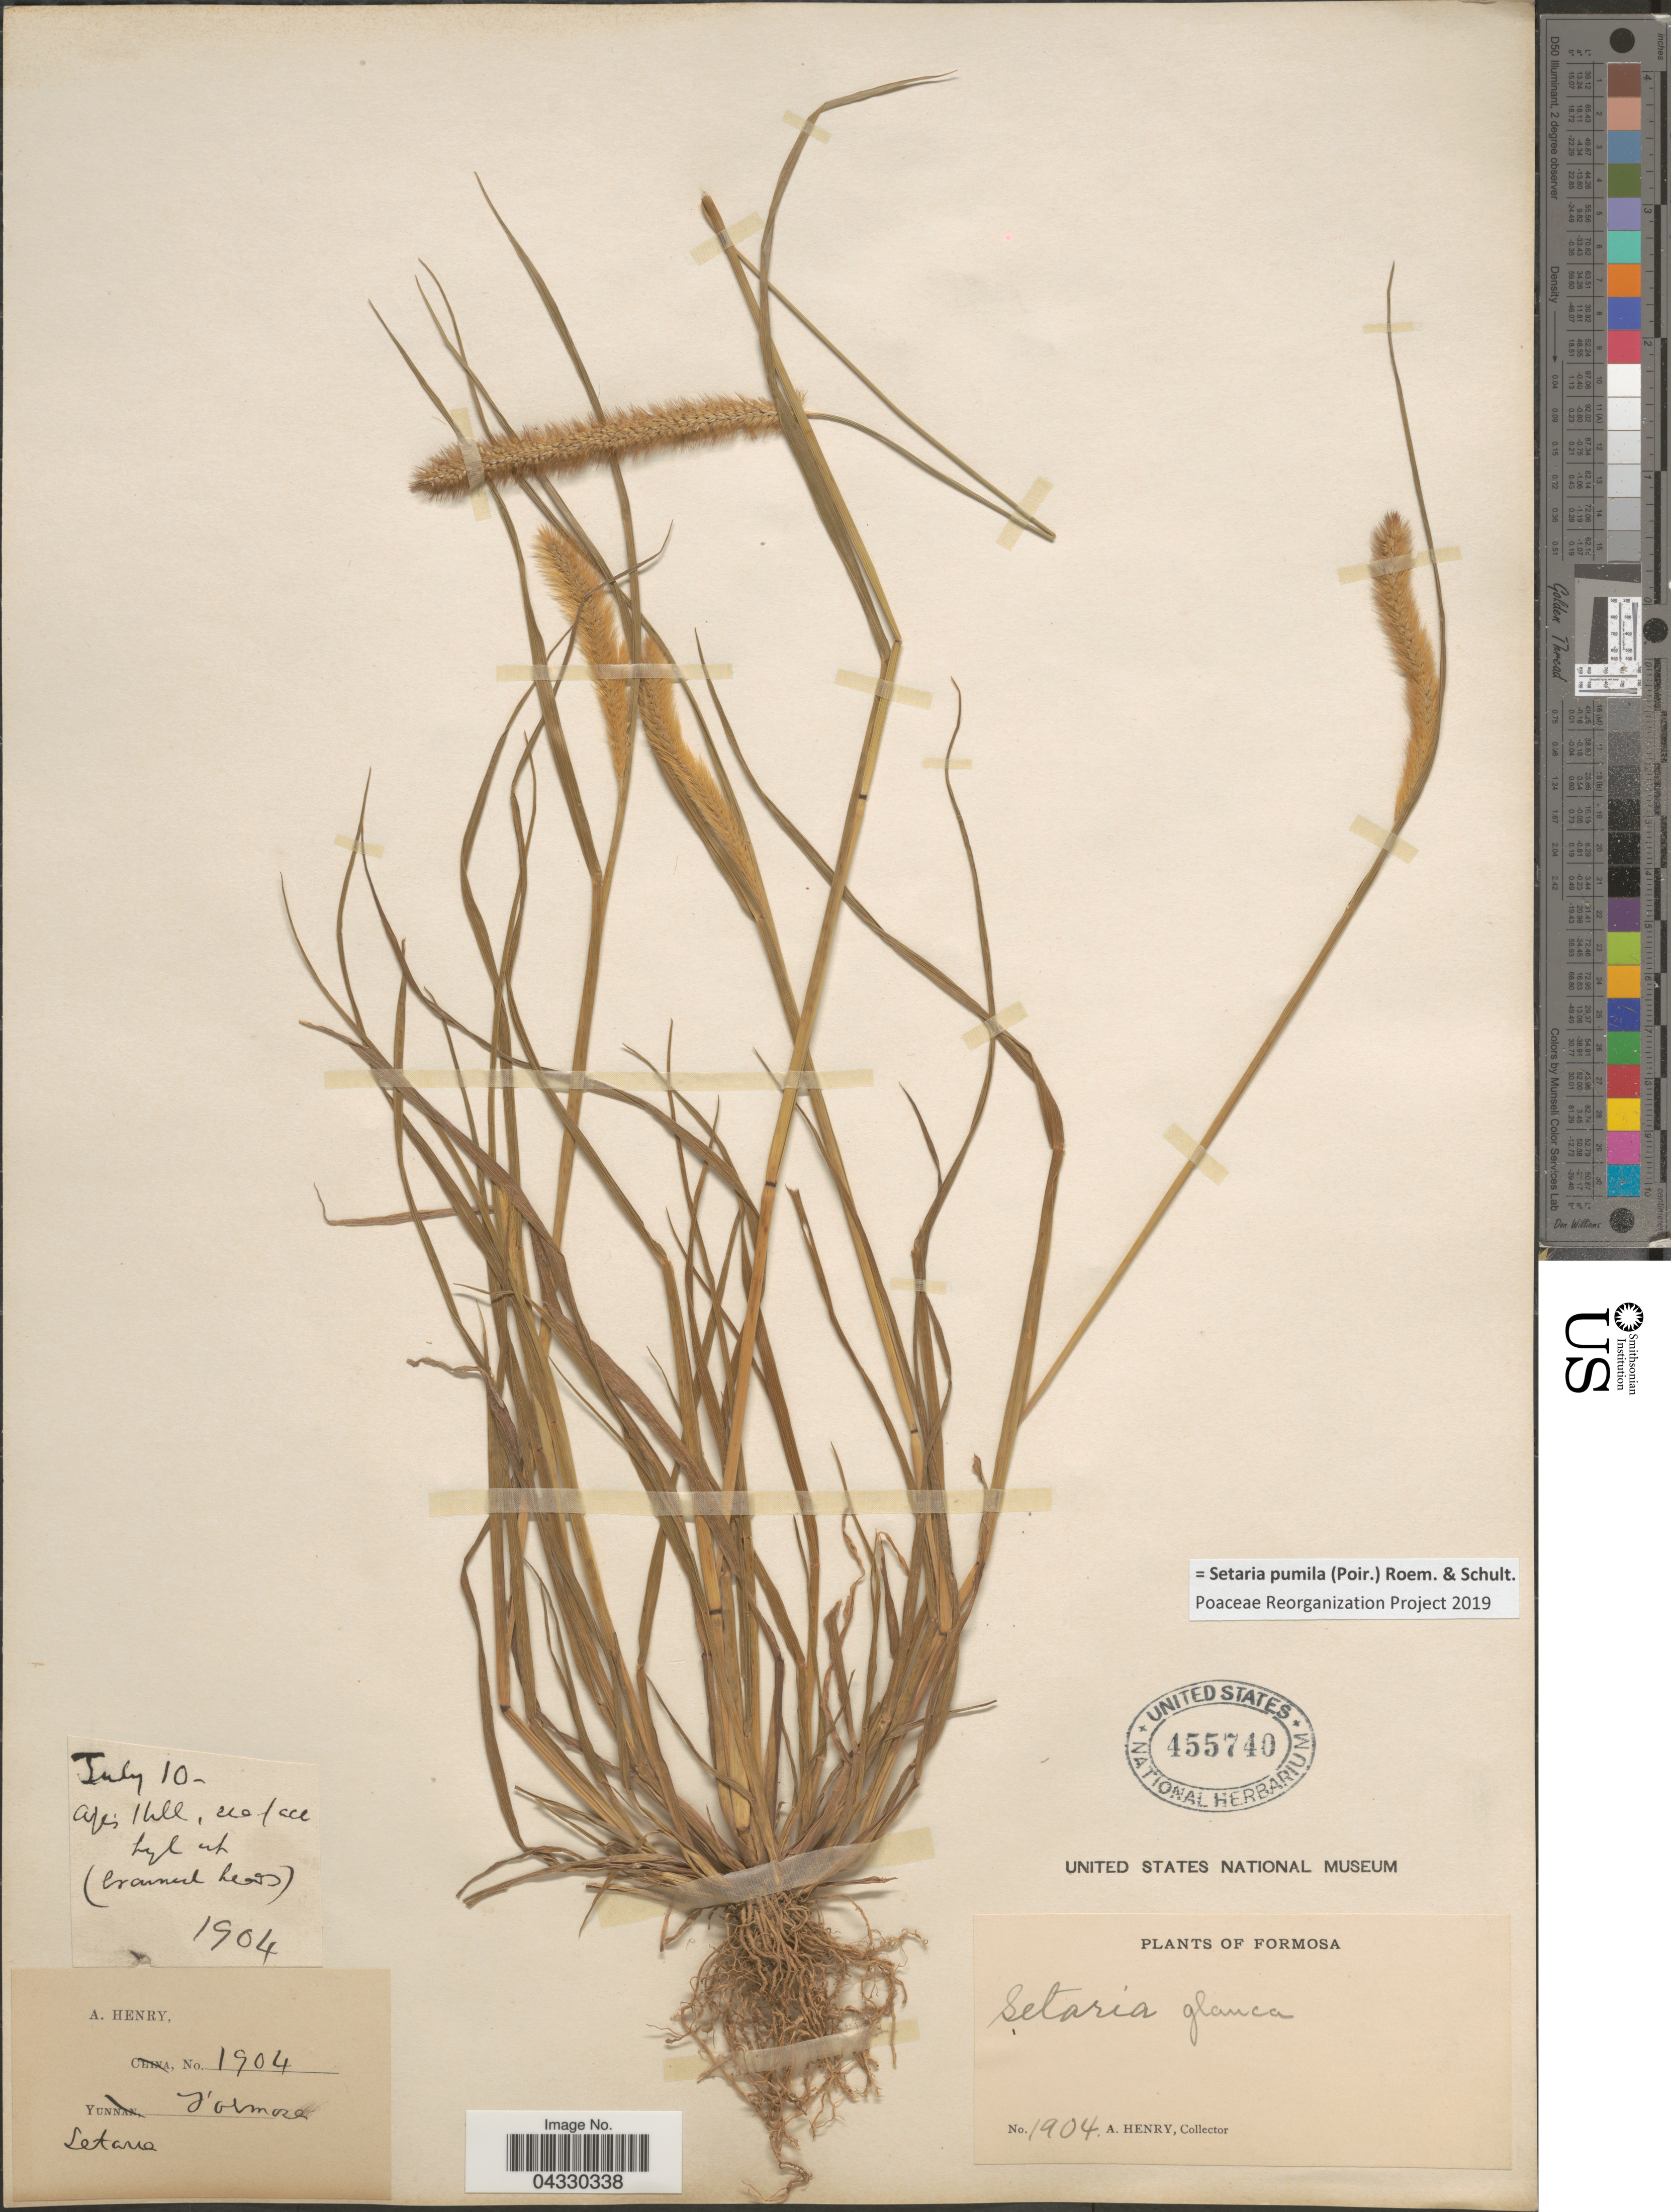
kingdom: Plantae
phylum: Tracheophyta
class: Liliopsida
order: Poales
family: Poaceae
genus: Setaria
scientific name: Setaria pumila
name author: (Poir.) Roem. & Schult.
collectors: A. Henry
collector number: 1904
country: Taiwan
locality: Formosa.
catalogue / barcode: US 455740